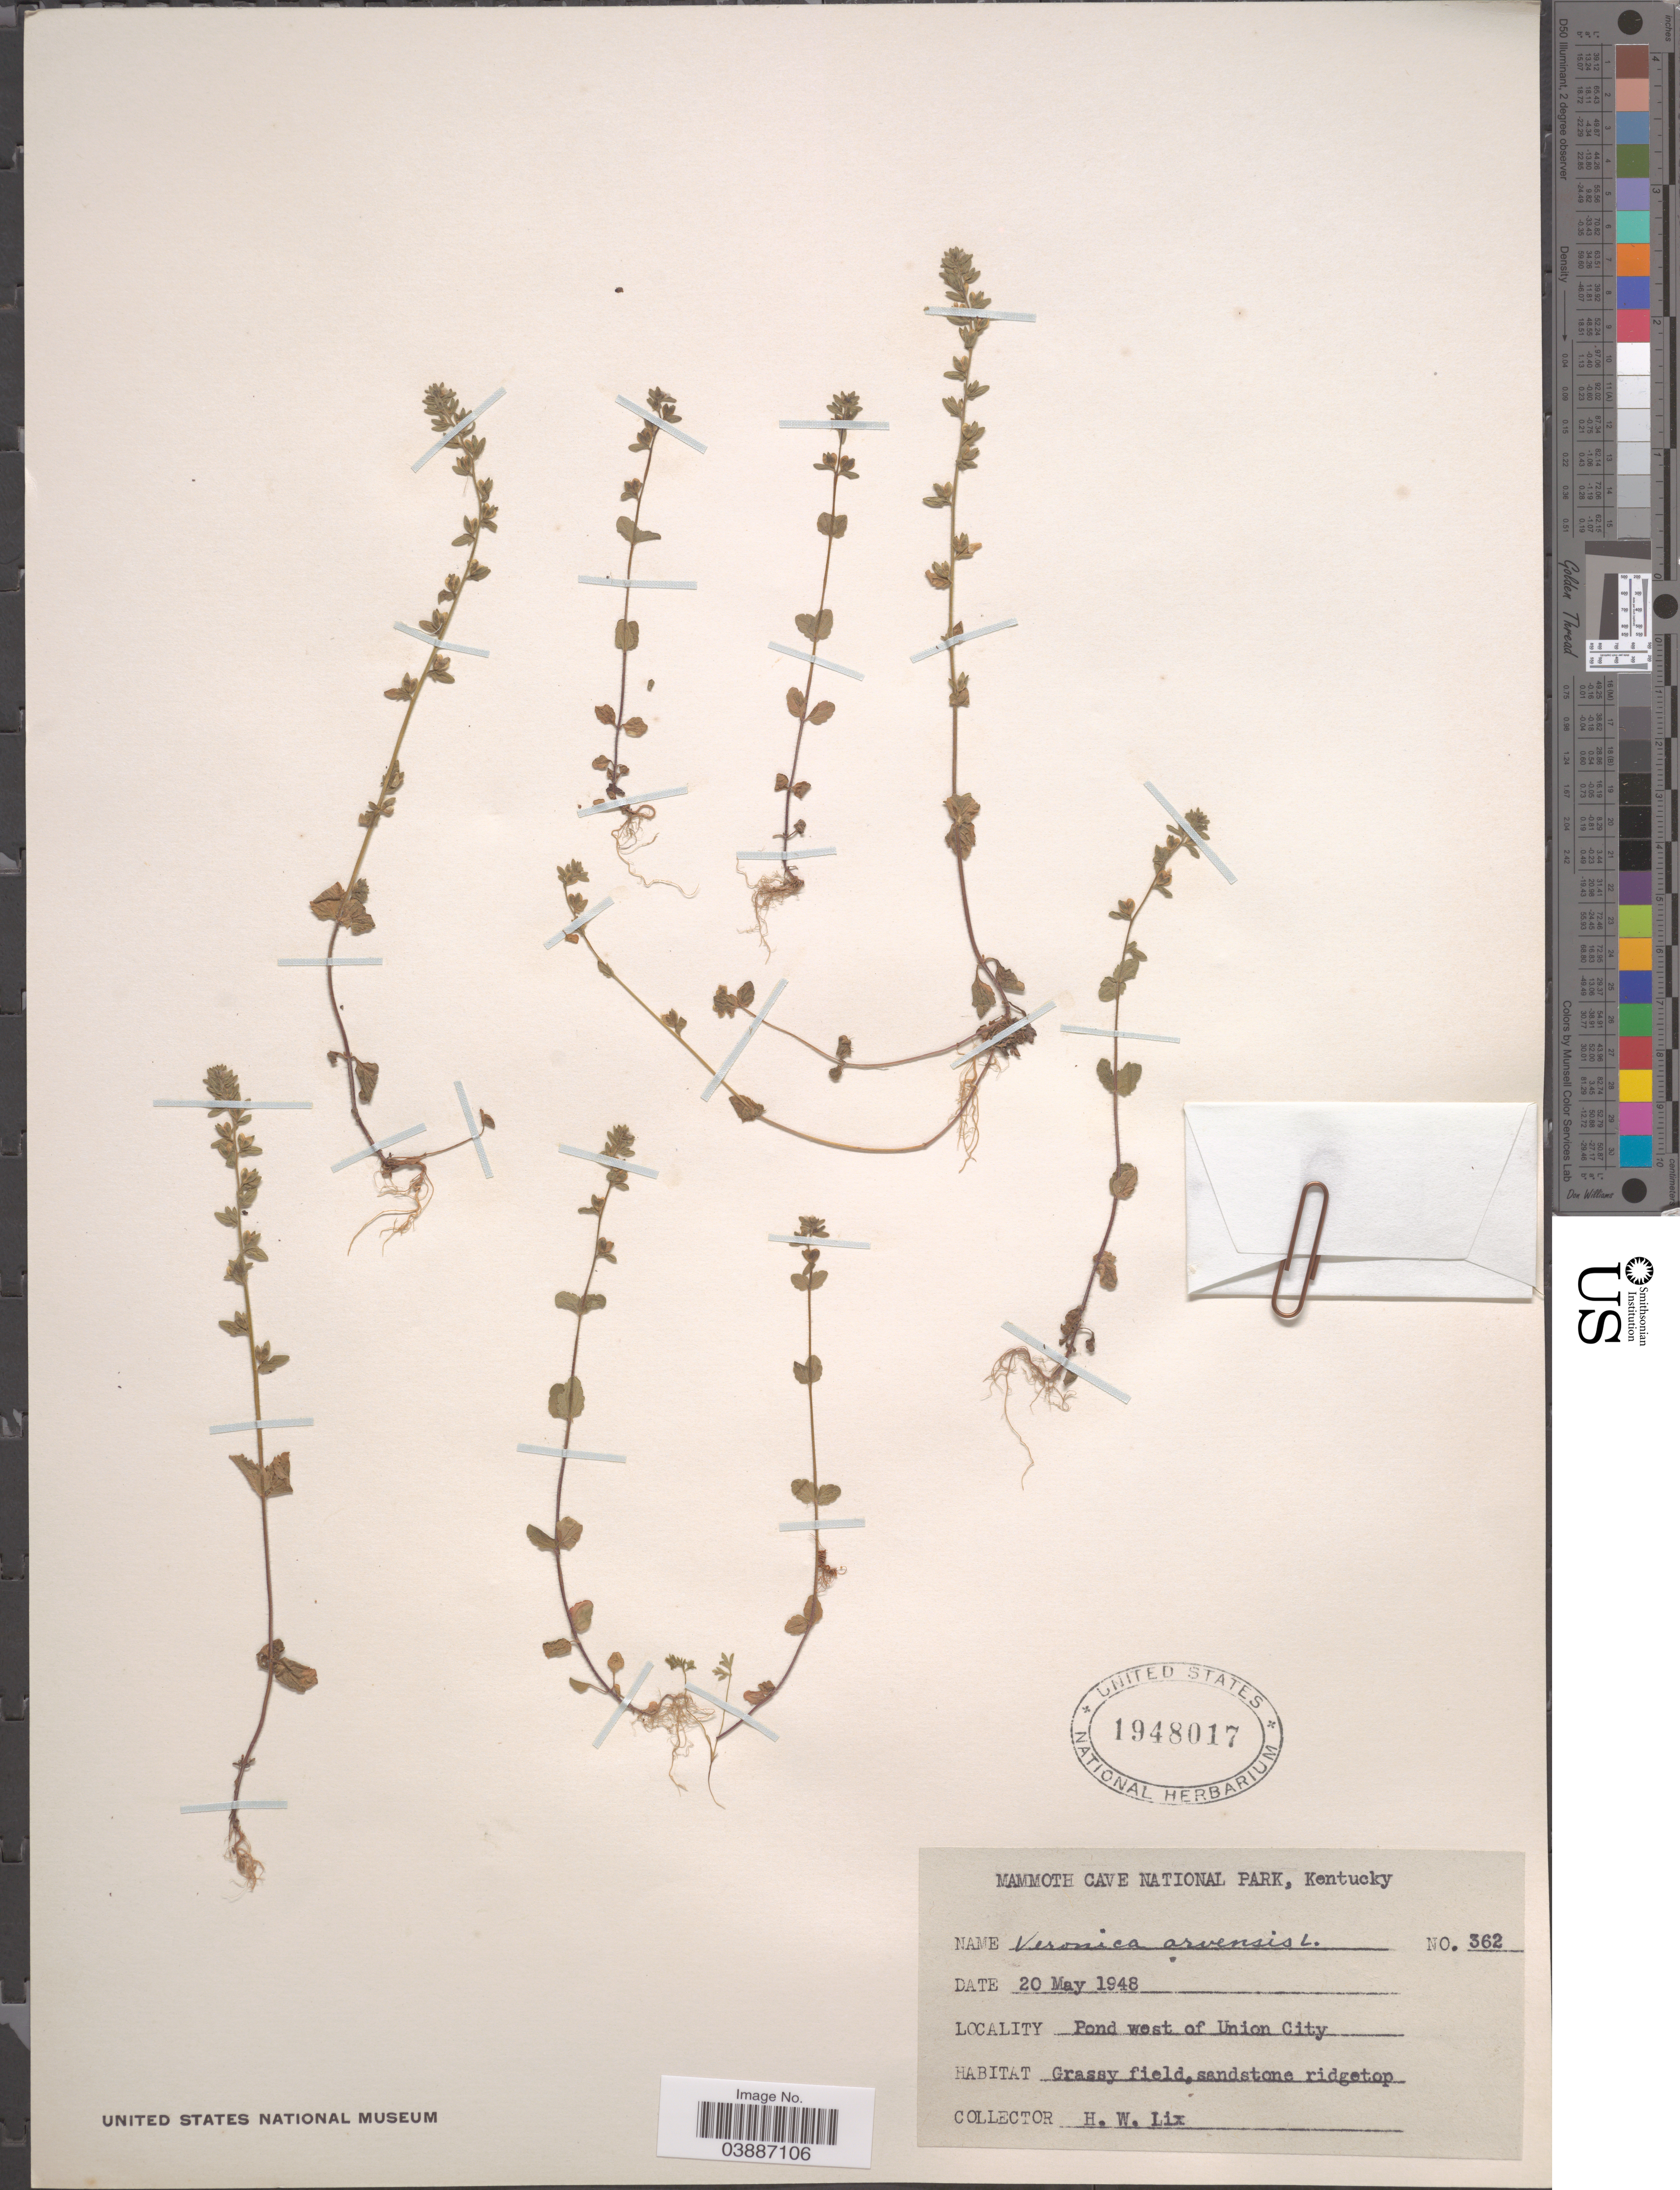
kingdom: Plantae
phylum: Tracheophyta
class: Magnoliopsida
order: Lamiales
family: Plantaginaceae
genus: Veronica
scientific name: Veronica arvensis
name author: L.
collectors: H. W. Lix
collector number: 362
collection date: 1948-05-20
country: United States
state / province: Kentucky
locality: Mammoth Cave National Park. Pond west of Union City.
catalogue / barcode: US 1948017